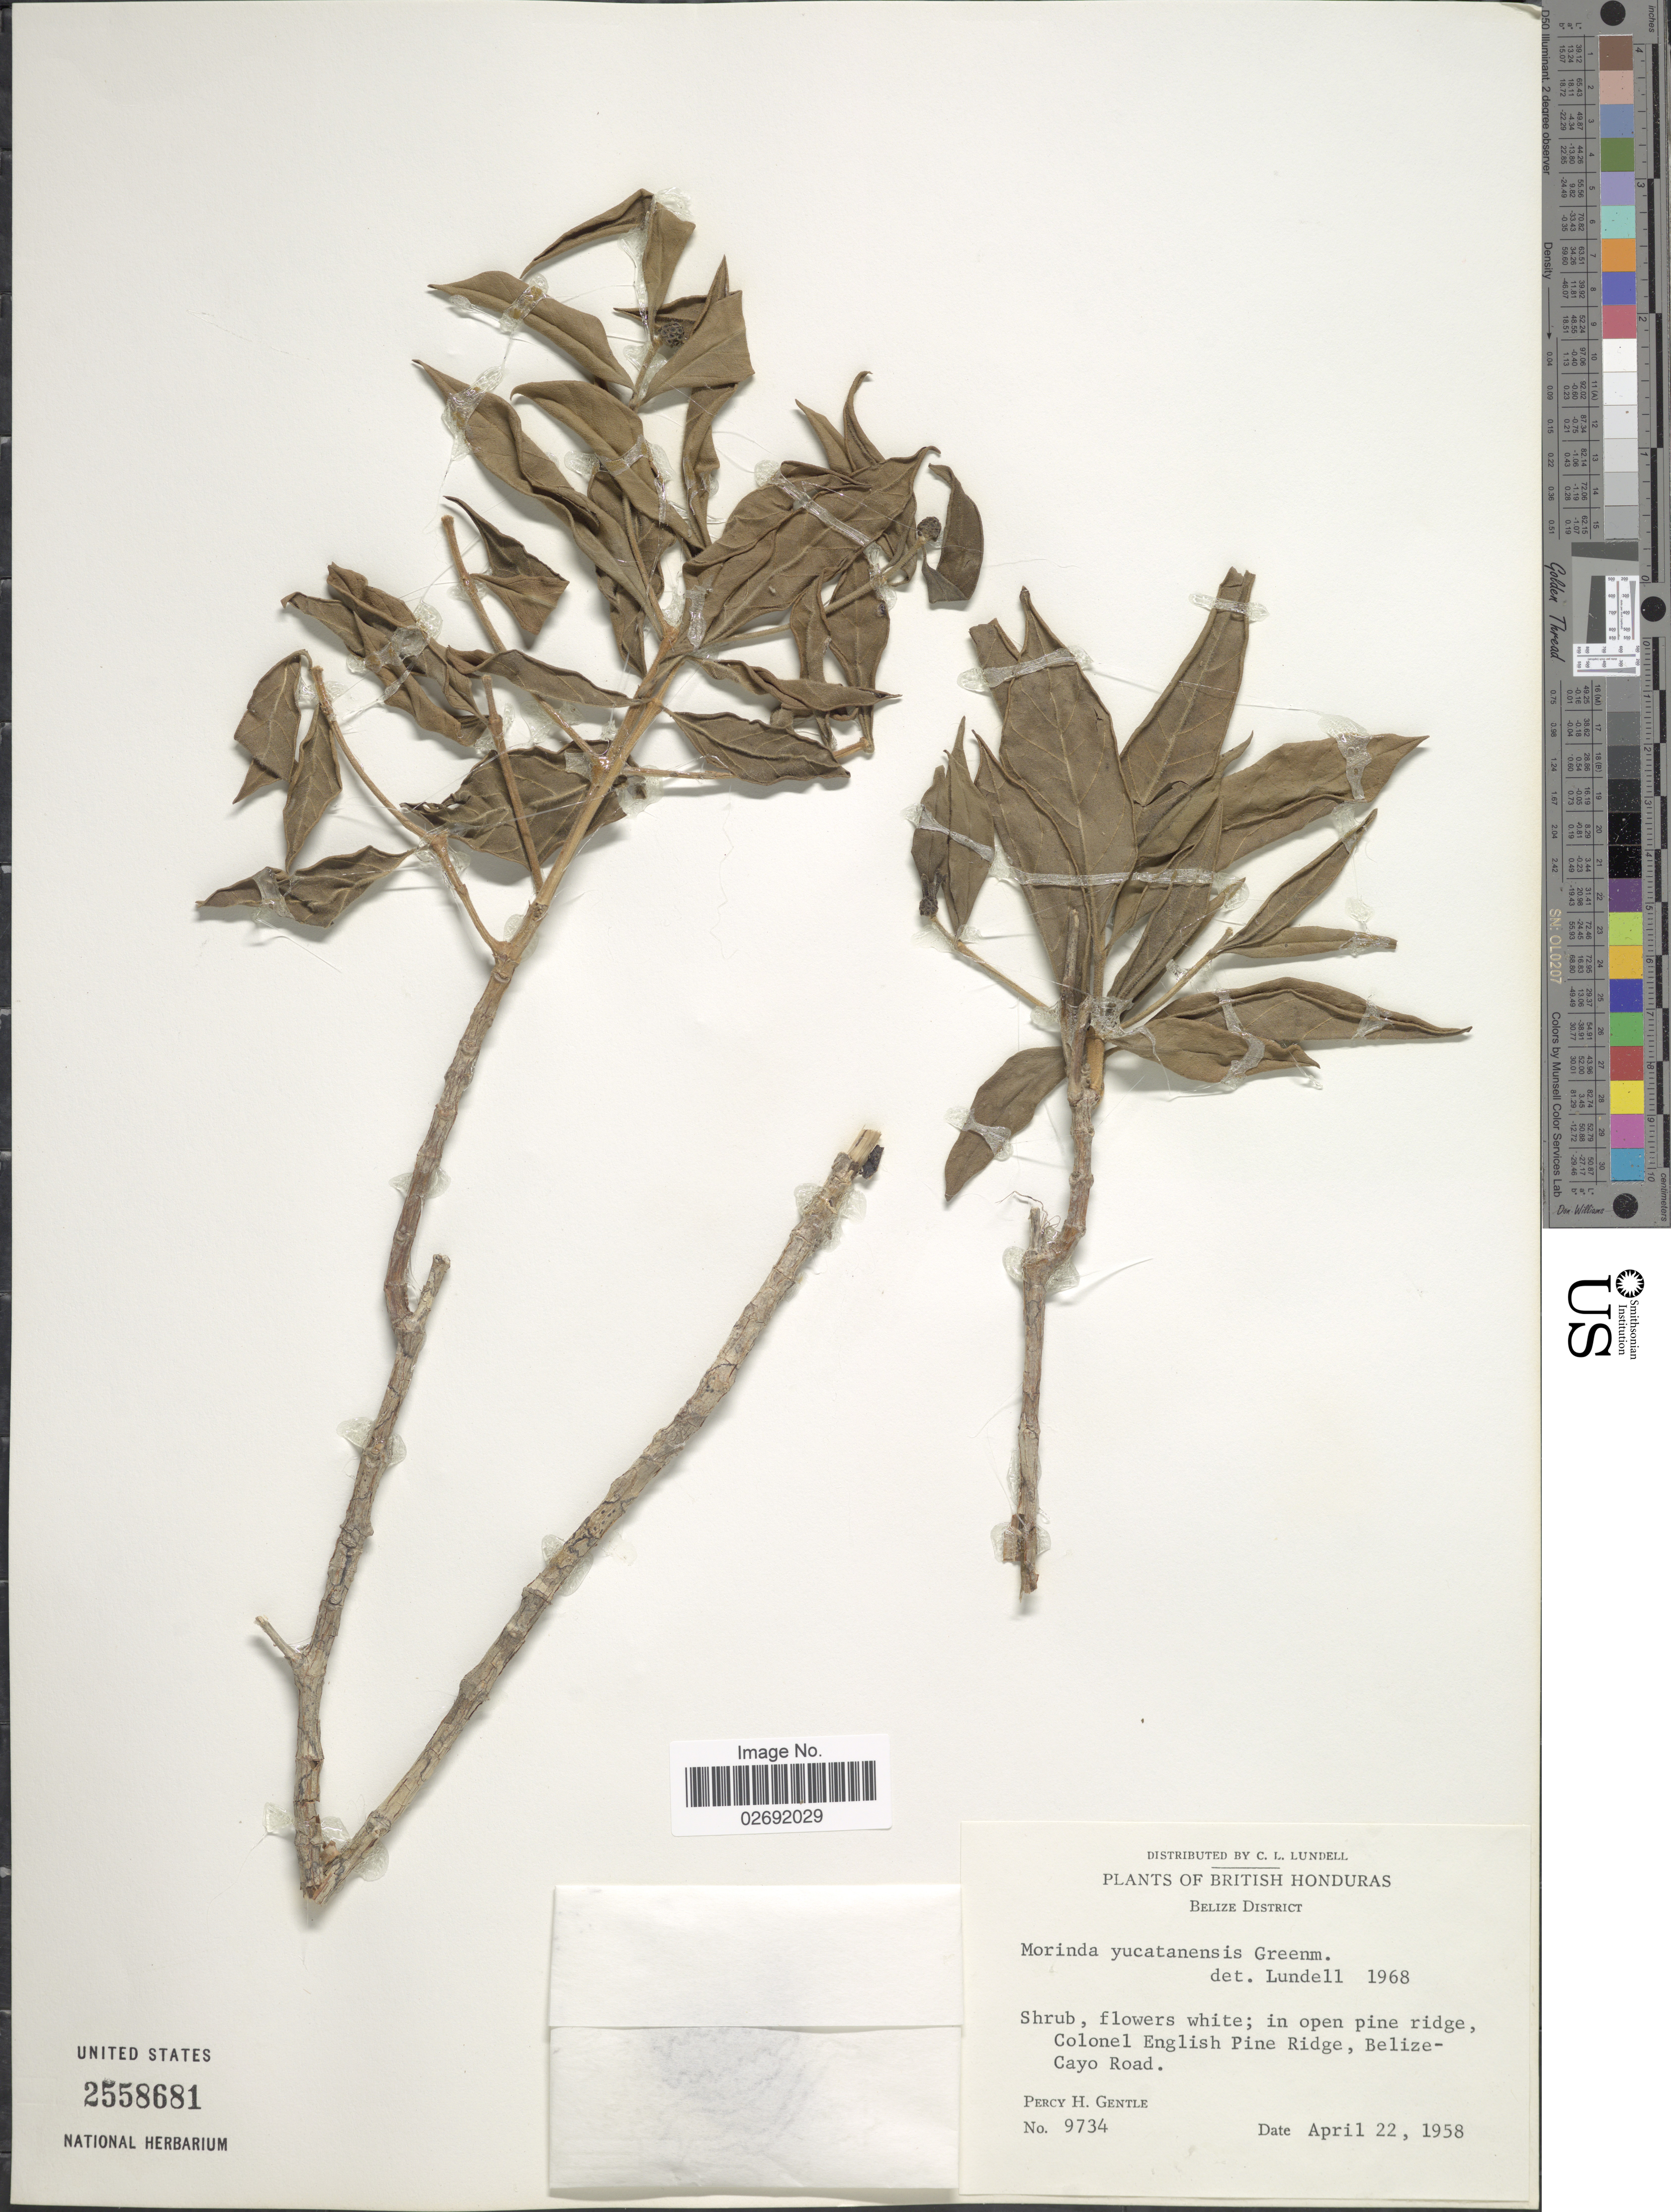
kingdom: Plantae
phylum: Tracheophyta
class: Magnoliopsida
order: Gentianales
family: Rubiaceae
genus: Morinda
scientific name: Morinda yucatanensis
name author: Greenm.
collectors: P. H. Gentle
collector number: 9734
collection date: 1958-04-22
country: Belize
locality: British Honduras, Belize District, in open pine ridge, Colonel English Pine Ridge, Belize-Cayo Road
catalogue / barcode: US 2558681